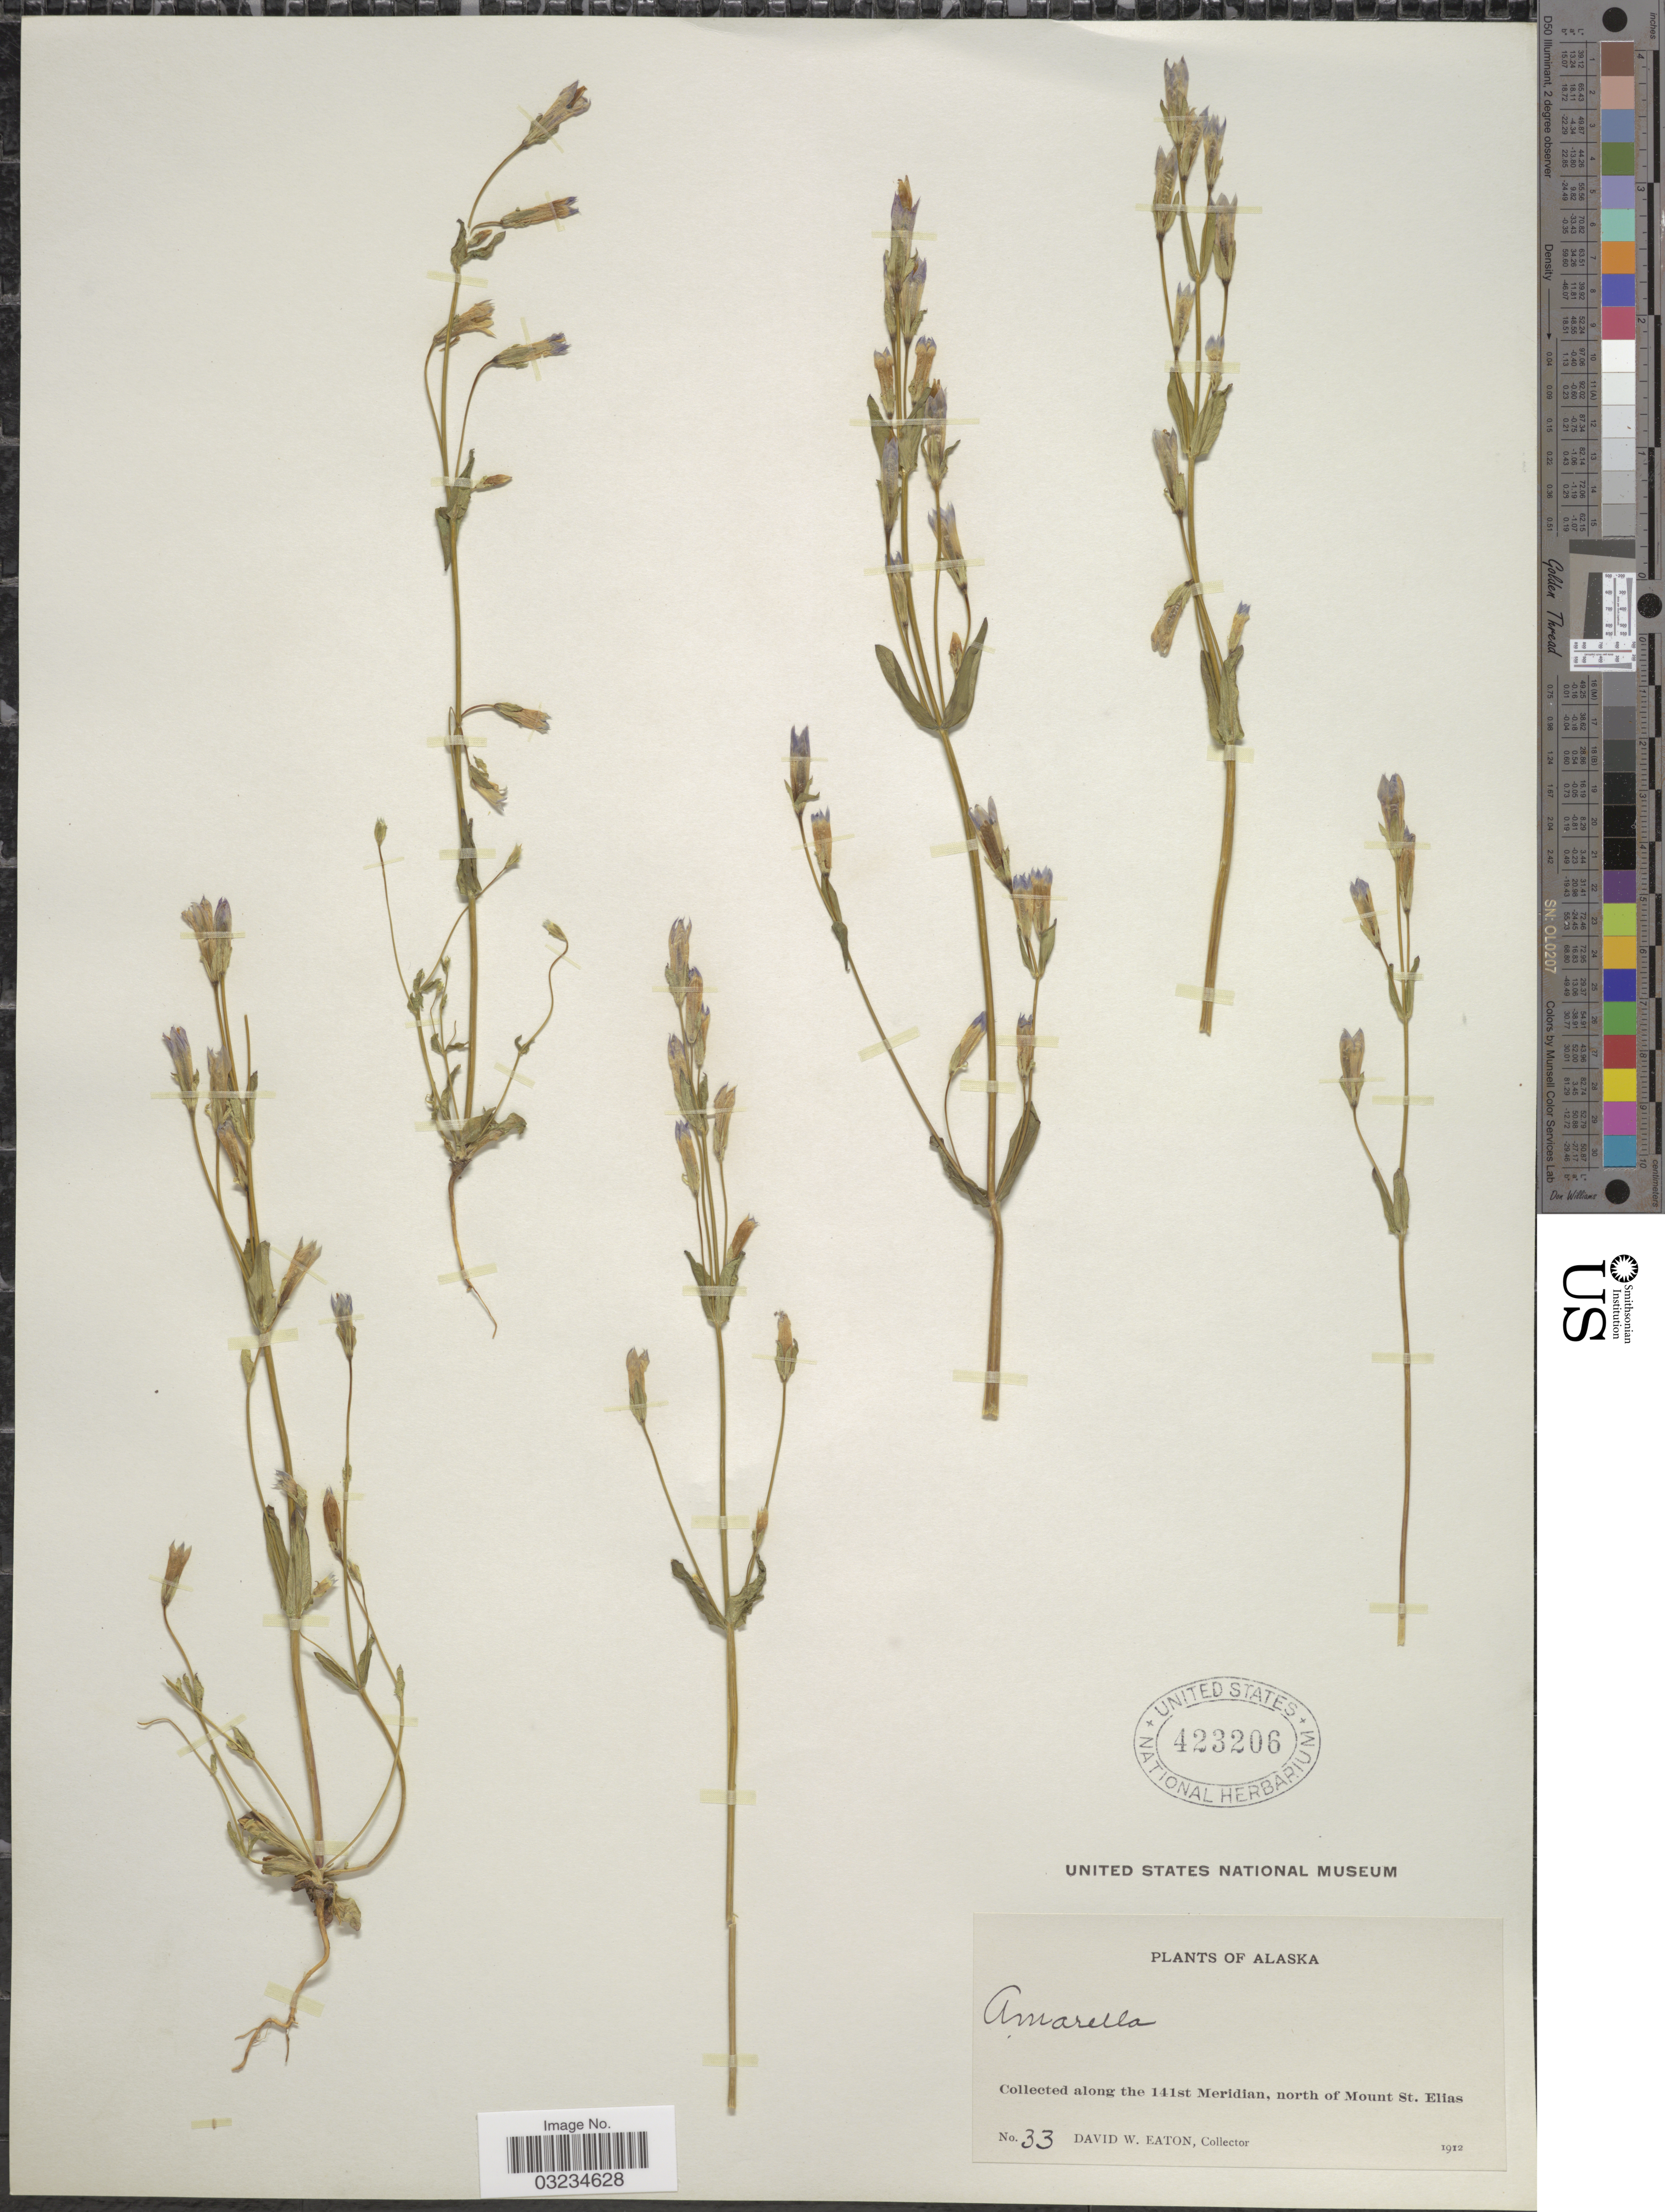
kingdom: Plantae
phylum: Tracheophyta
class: Magnoliopsida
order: Gentianales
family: Gentianaceae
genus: Gentiana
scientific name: Gentiana propinqua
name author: Richards.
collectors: D. Eaton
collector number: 33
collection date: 1912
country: United States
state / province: Alaska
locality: Collected along the 141st Meridian, north of Mount St. Elias.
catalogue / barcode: US 423206